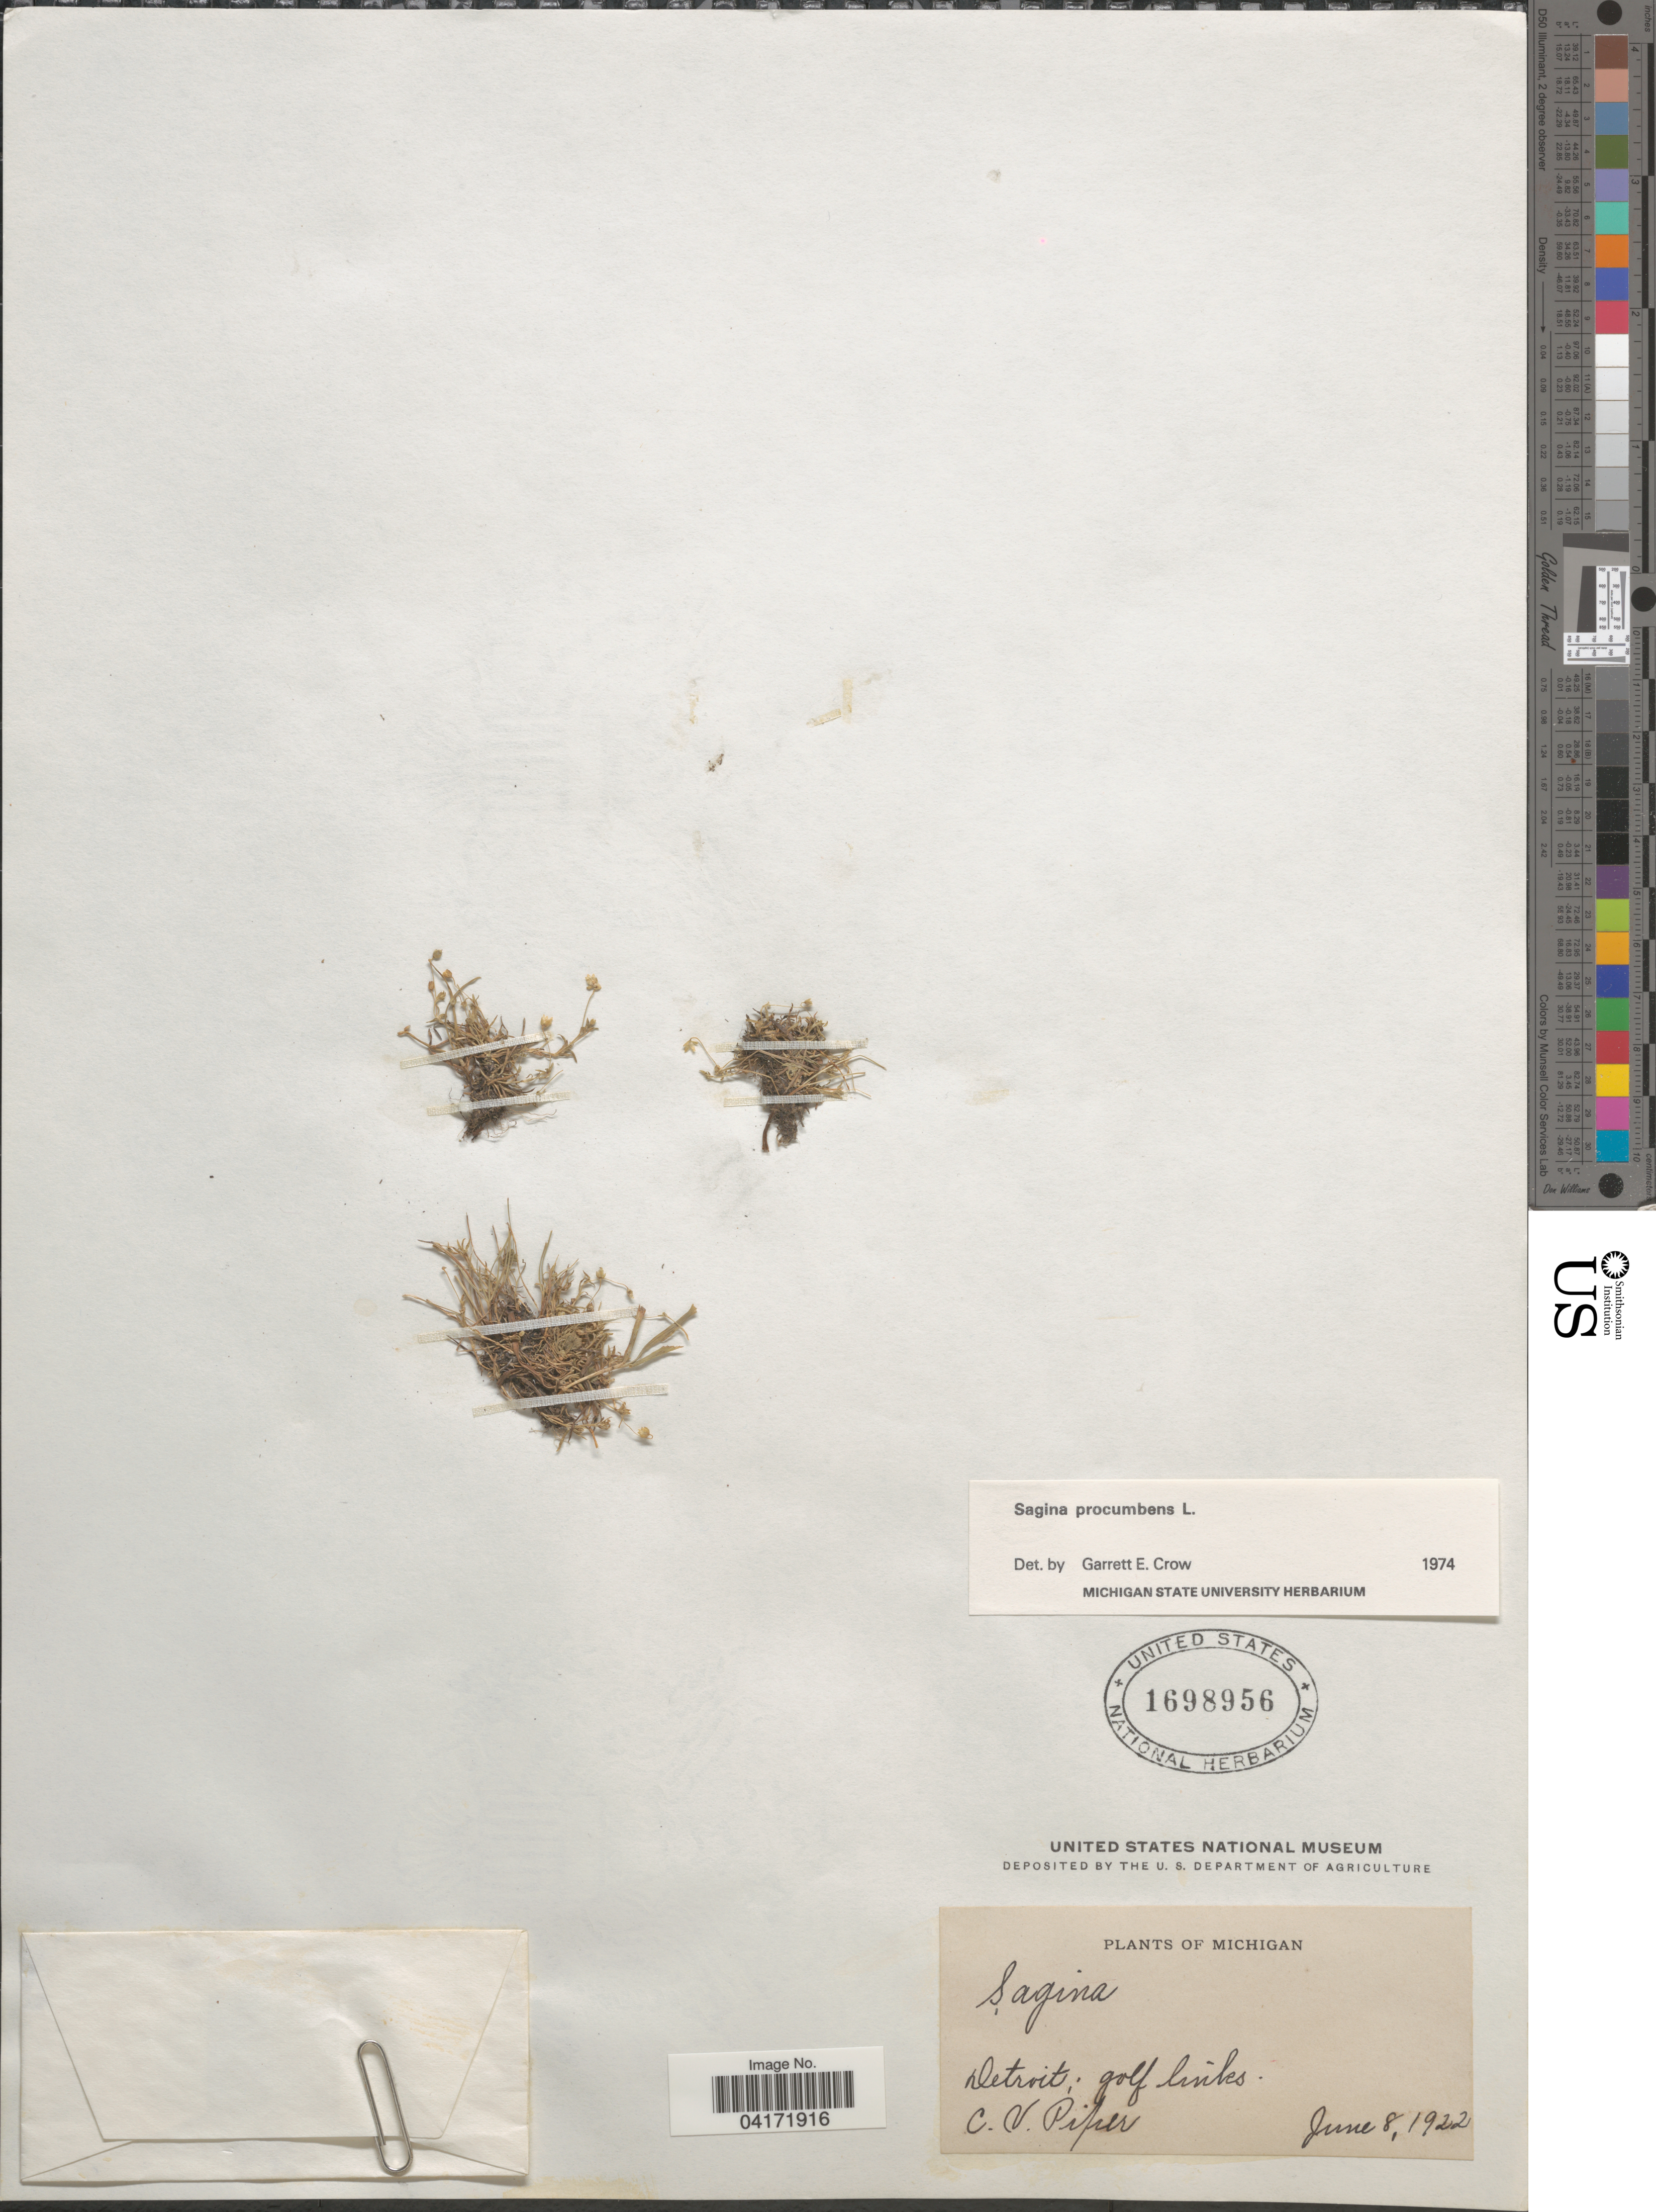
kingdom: Plantae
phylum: Tracheophyta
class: Magnoliopsida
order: Caryophyllales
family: Caryophyllaceae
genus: Sagina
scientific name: Sagina procumbens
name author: L.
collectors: C. V. Piper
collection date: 1922-06-08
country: United States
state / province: Michigan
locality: Detroit.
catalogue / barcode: US 1698956